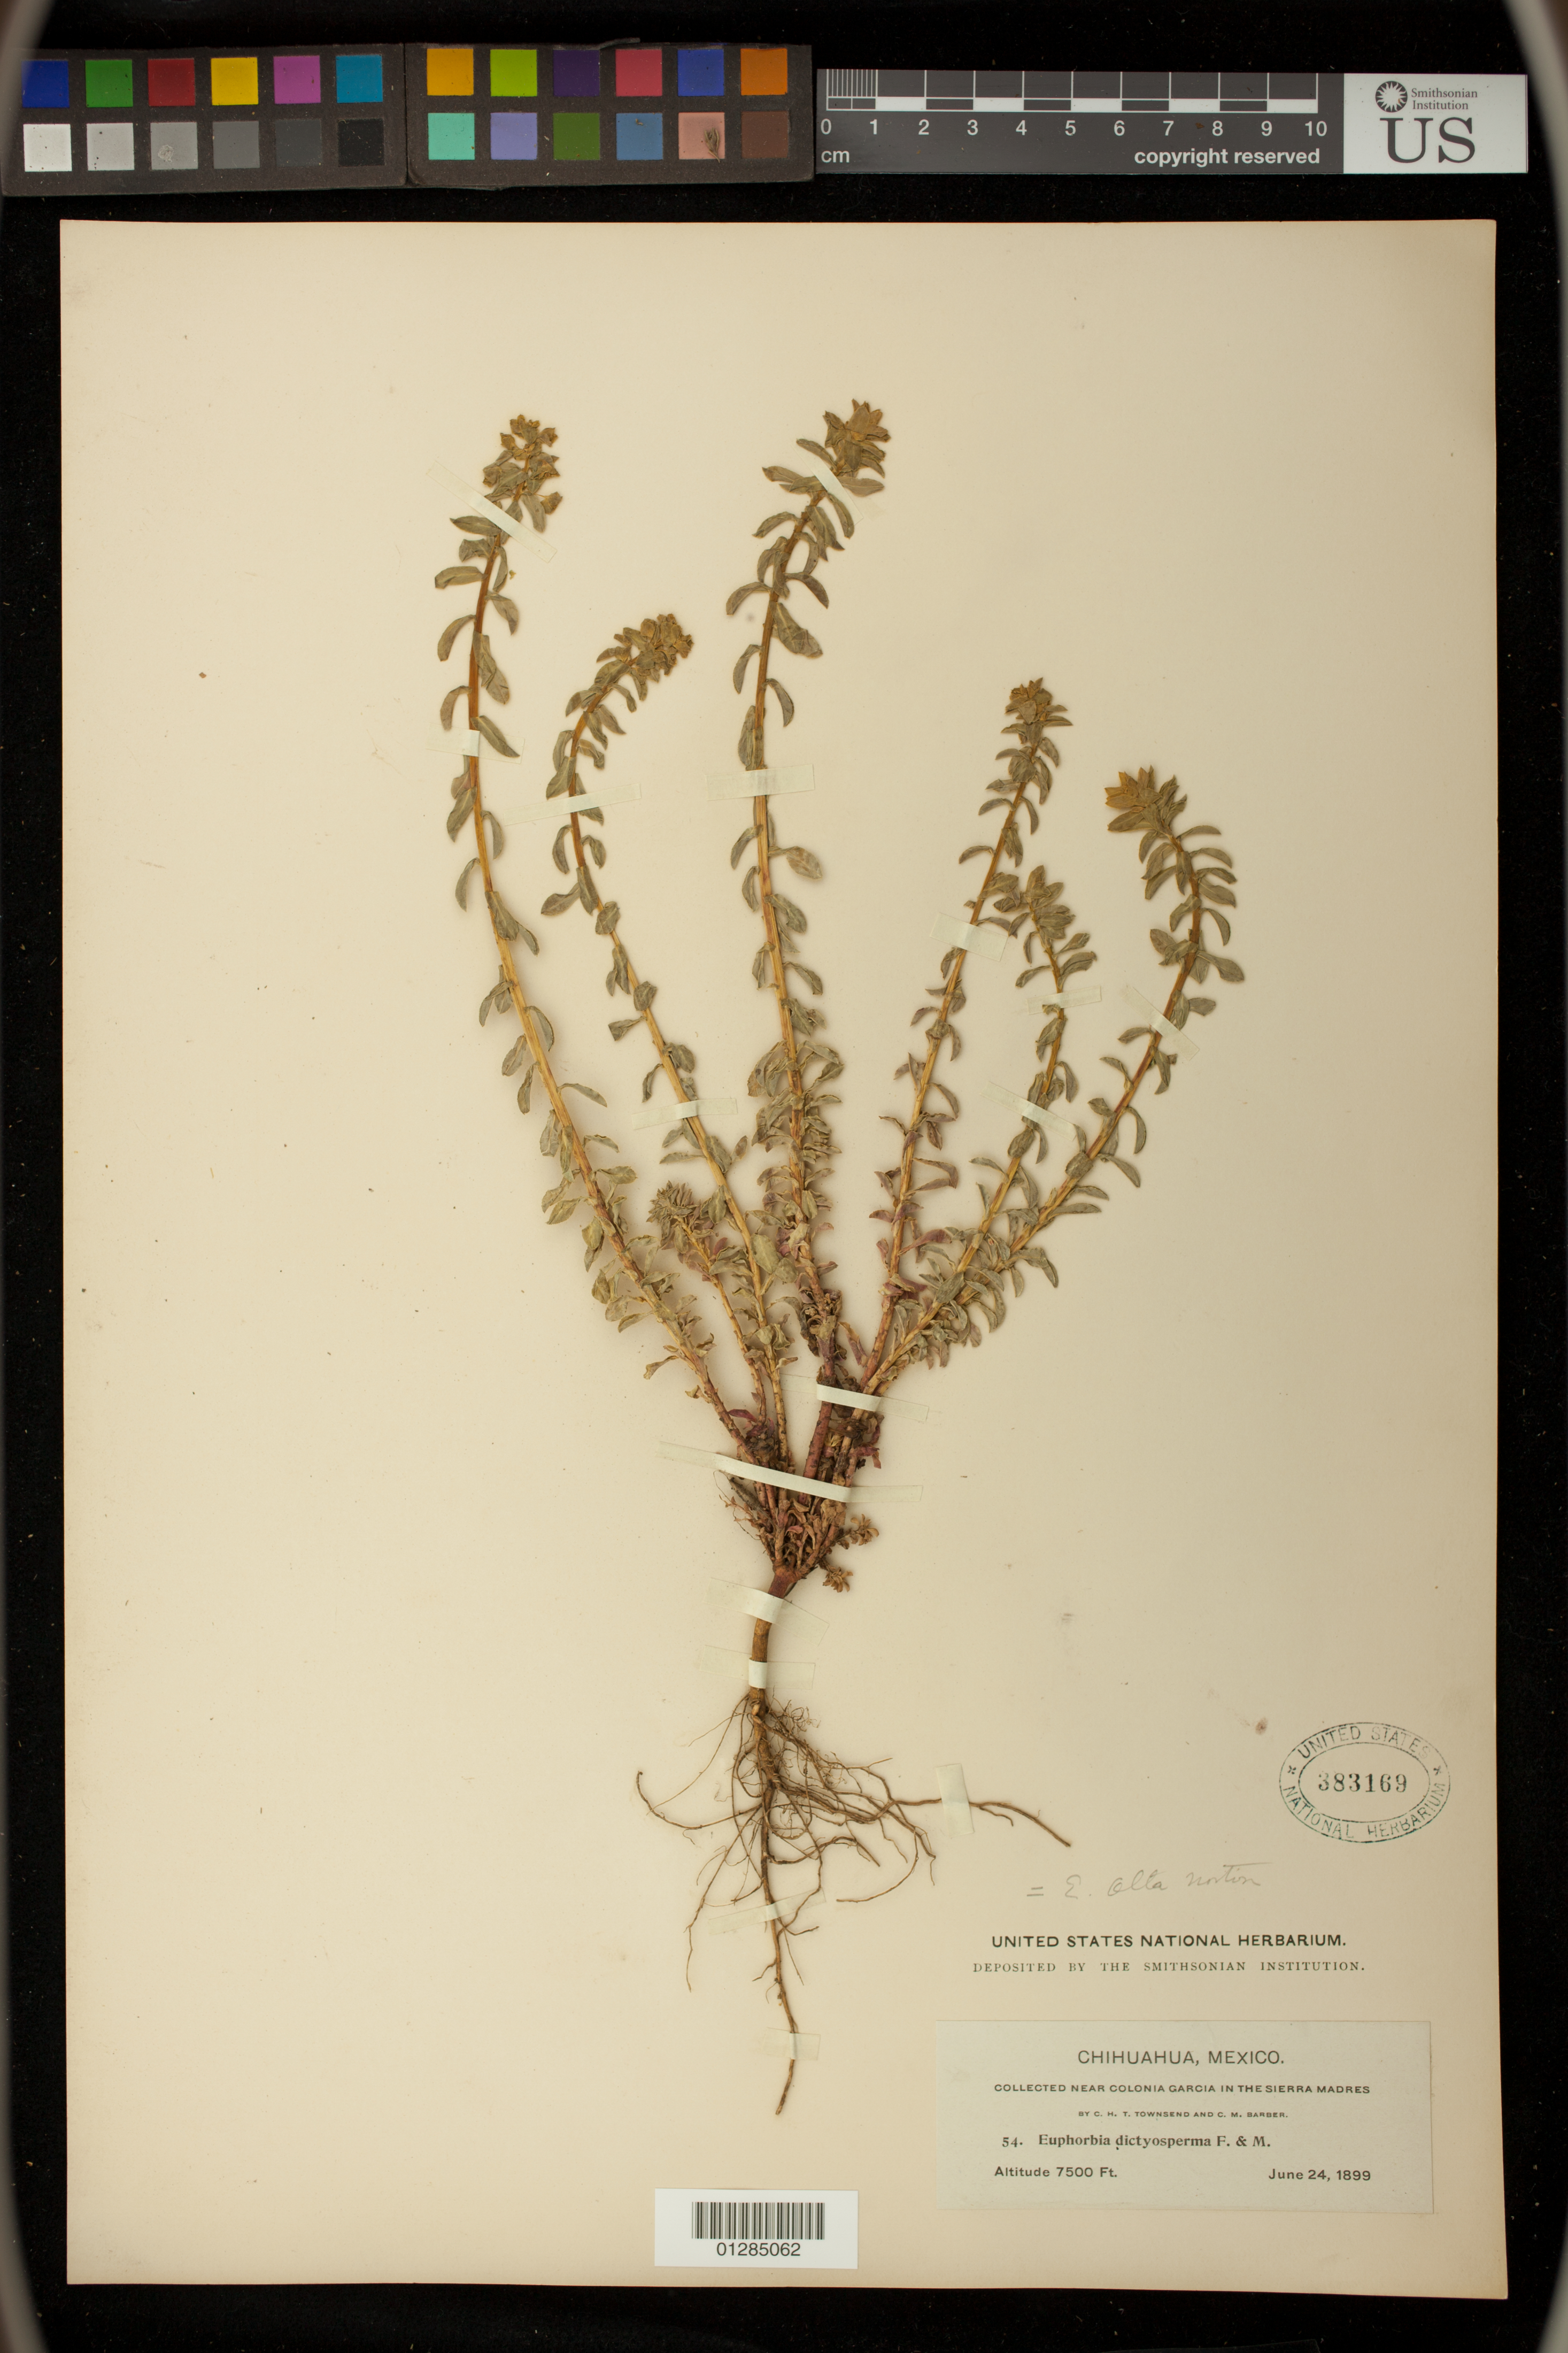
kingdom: Plantae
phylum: Tracheophyta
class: Magnoliopsida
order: Malpighiales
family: Euphorbiaceae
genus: Euphorbia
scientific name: Euphorbia alta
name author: Norton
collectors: C. H. T. Townsend & C. Barber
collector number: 54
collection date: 1899-06-24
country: Mexico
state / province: Chihuahua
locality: near Colonia Garcia in the Sierra Madres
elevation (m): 2286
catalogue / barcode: US 383169